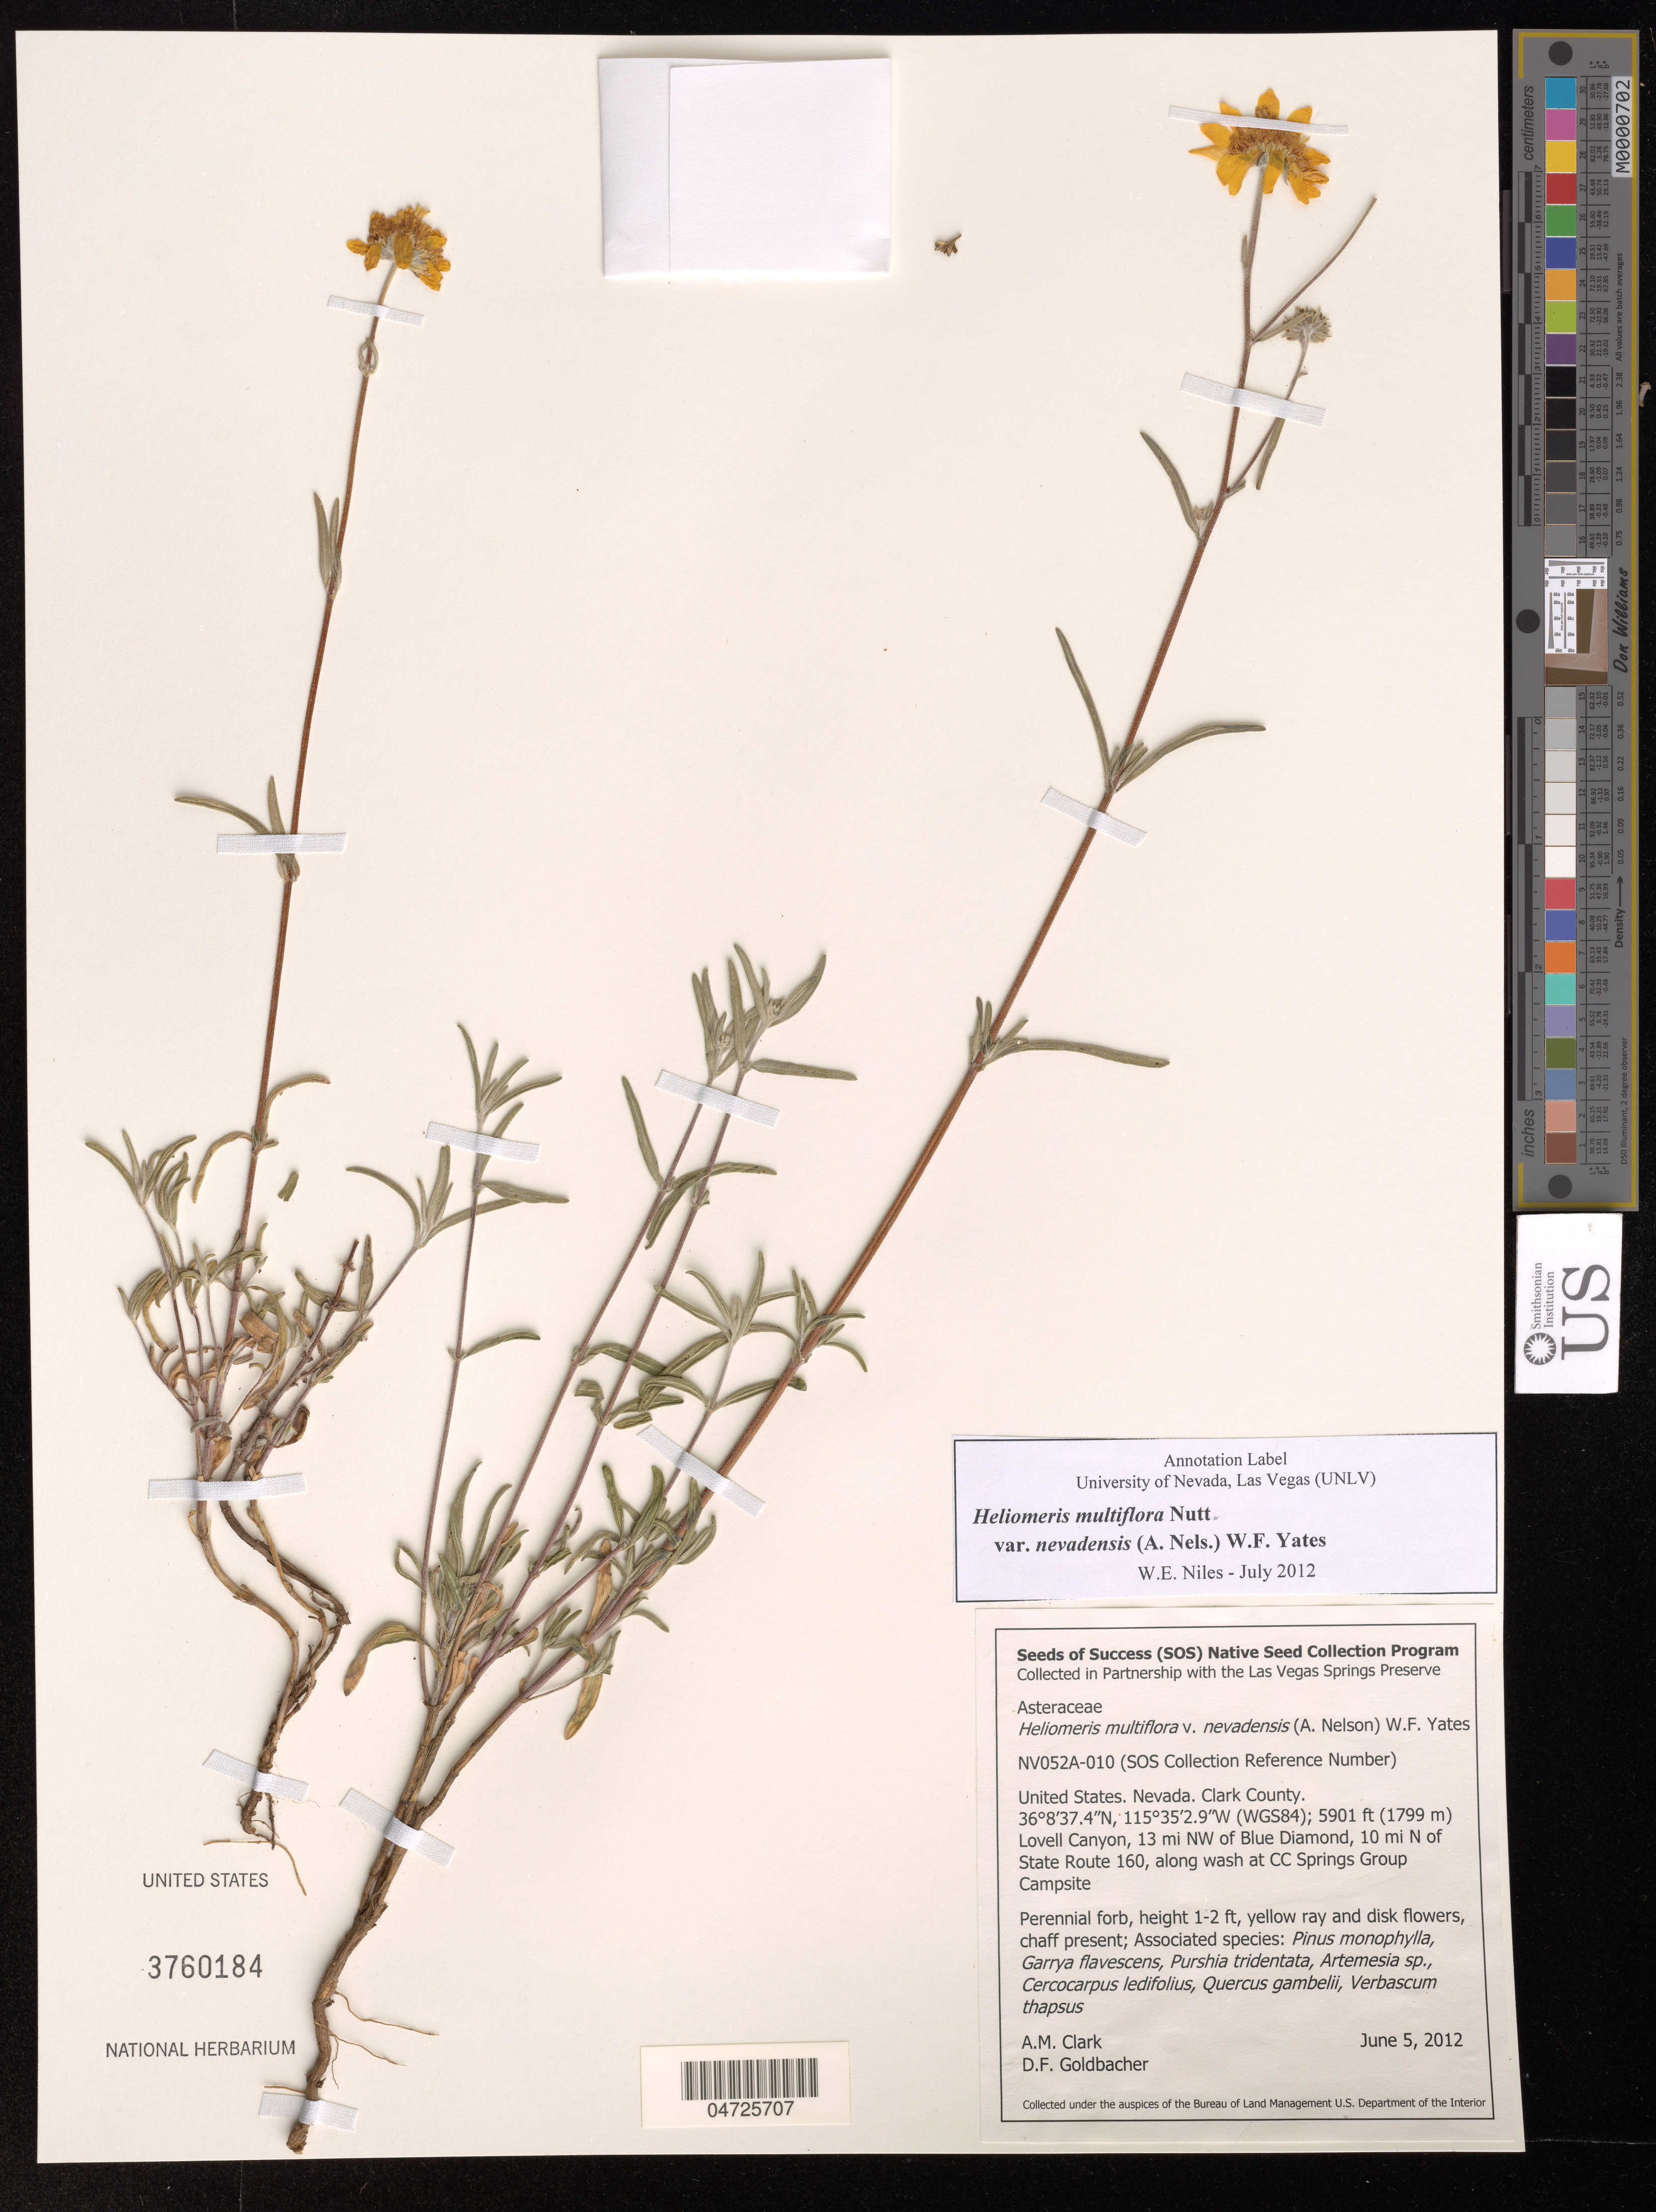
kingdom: Plantae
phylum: Tracheophyta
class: Magnoliopsida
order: Asterales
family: Asteraceae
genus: Heliomeris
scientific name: Heliomeris multiflora var. nevadensis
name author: (A. Nelson) Blake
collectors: A. Clark & D. Goldbacher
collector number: NV052A-010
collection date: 2012-06-05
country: United States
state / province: Nevada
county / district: Clark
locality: Clark County. (WGS84). Lovell Canyon, 13 mi NW of Blue Diamond, 10 mi N of State Route 160, along wash at CC Springs Group Campsite.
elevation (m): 1799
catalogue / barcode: US 3760184